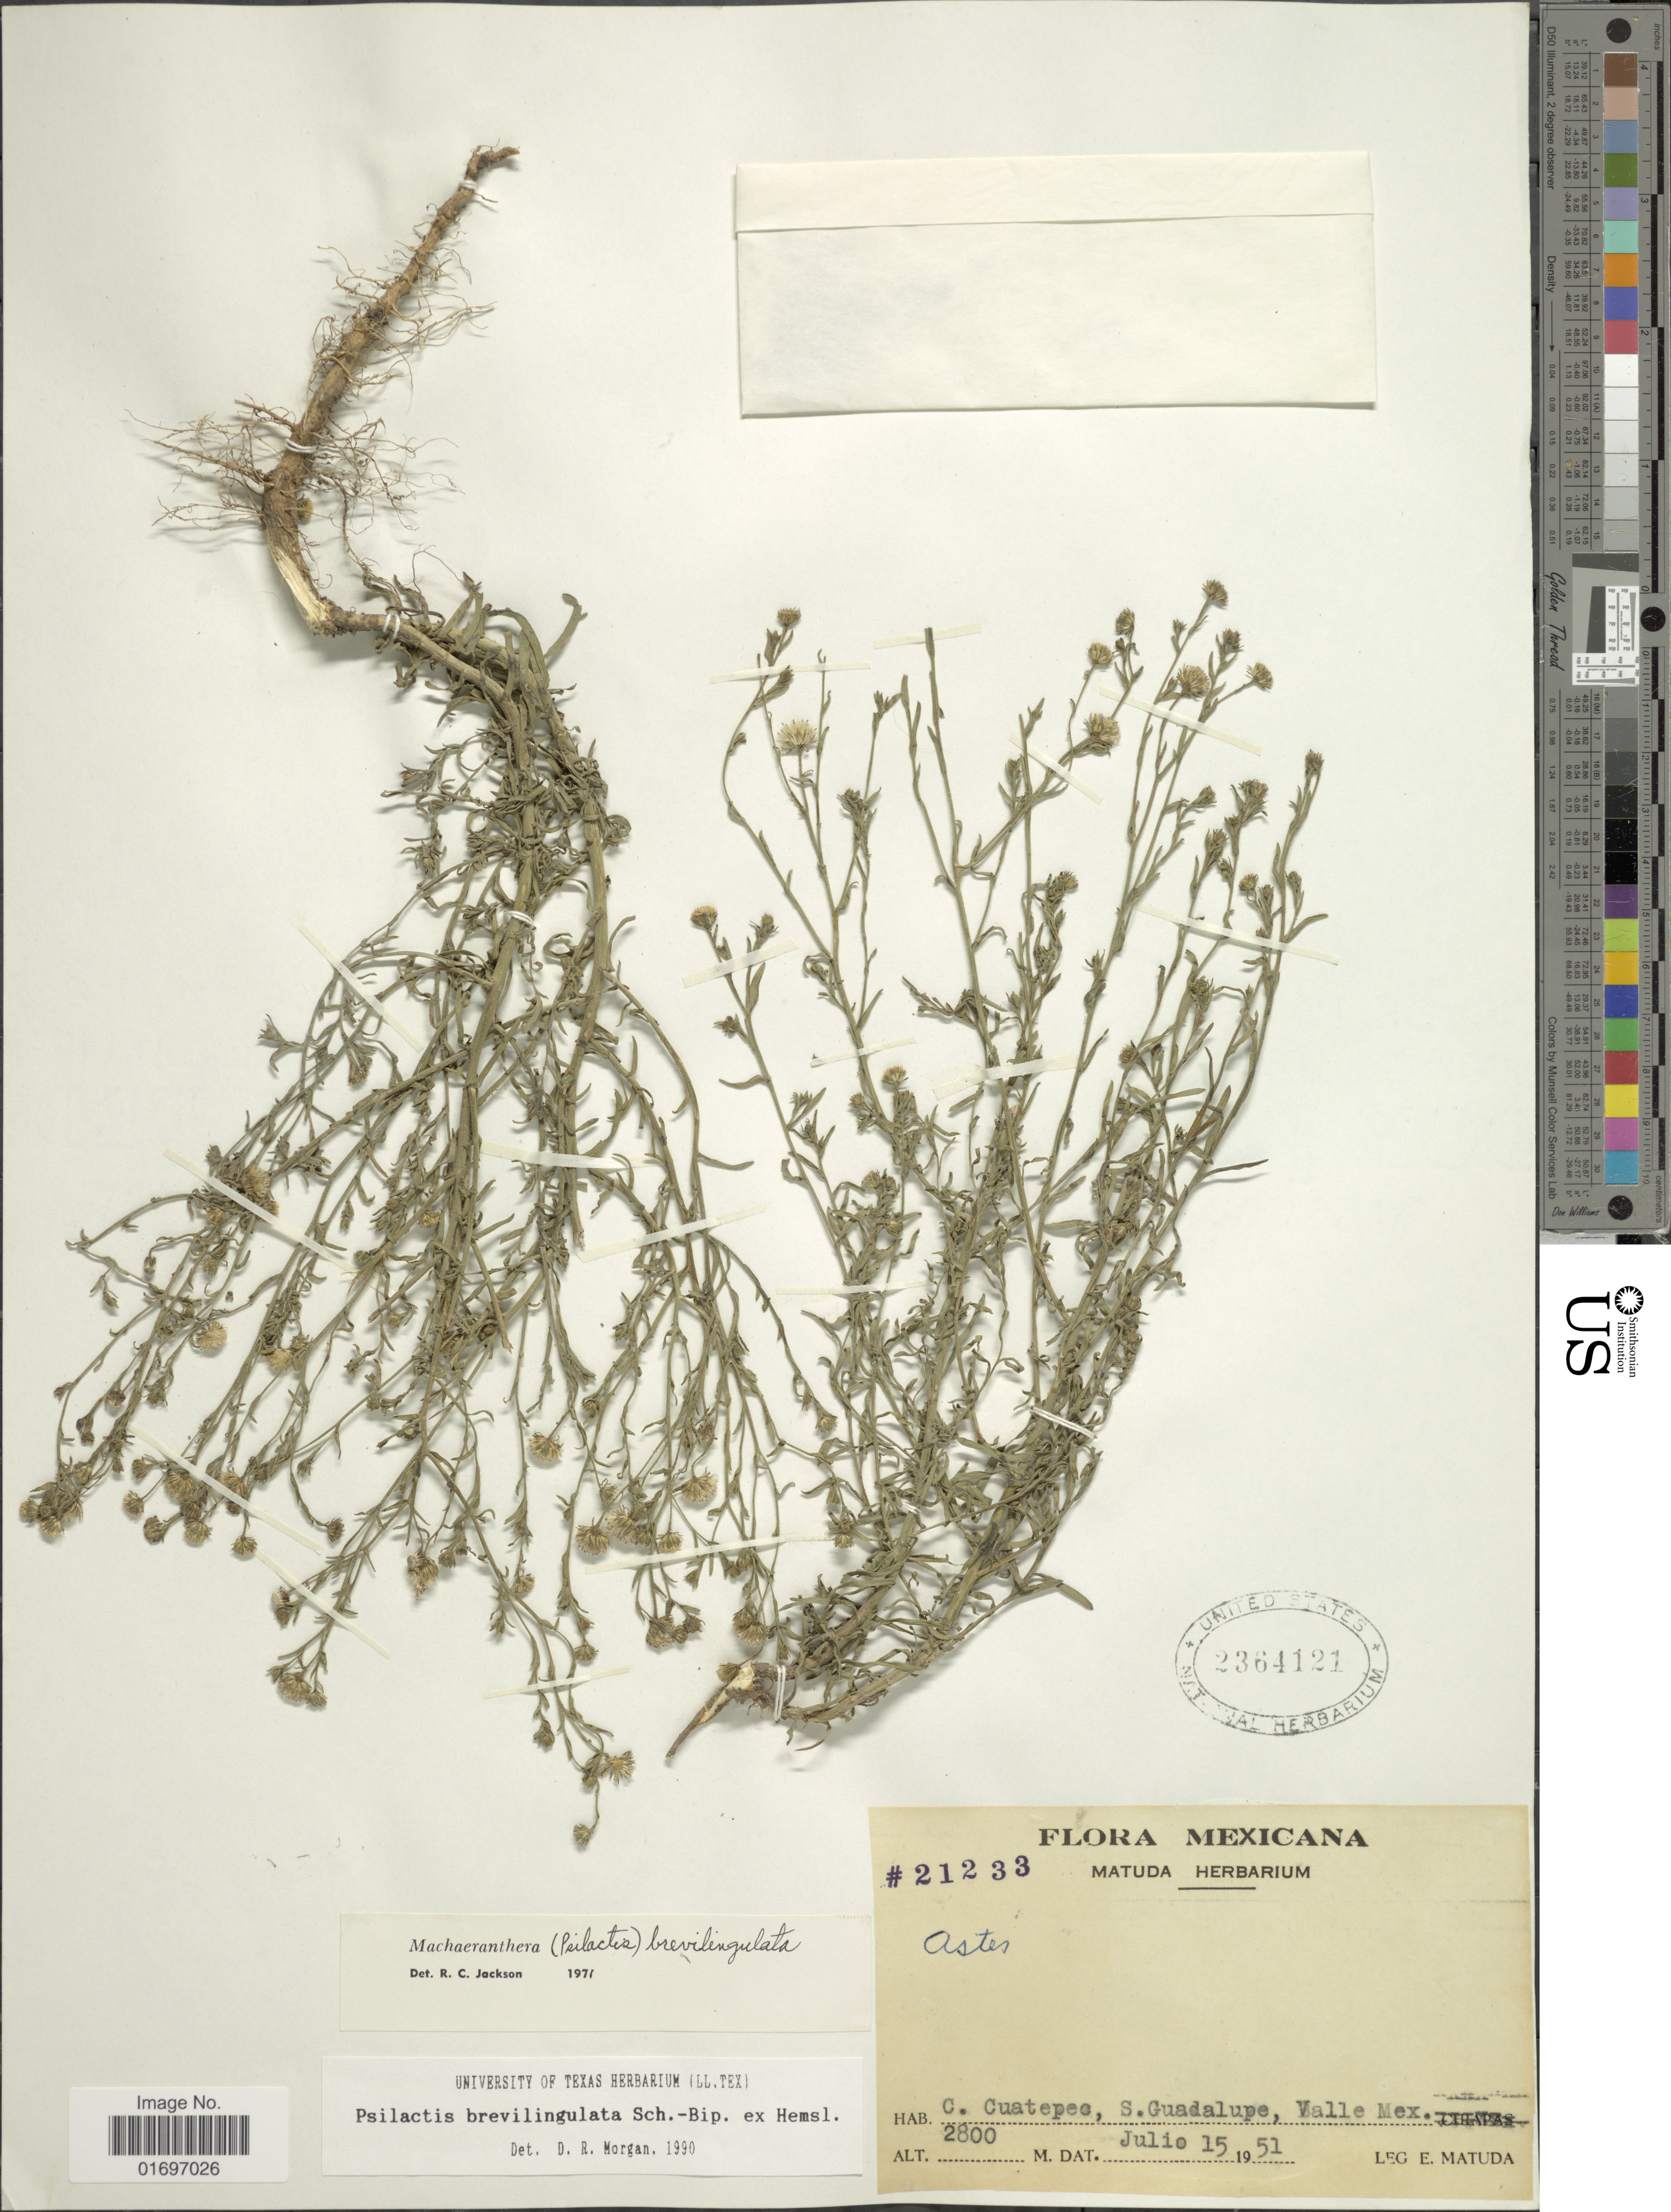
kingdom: Plantae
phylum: Tracheophyta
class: Magnoliopsida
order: Asterales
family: Asteraceae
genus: Psilactis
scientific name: Psilactis brevilingulata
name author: Sch. Bip. ex Hemsl.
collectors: E. Matuda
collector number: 21233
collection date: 1951-07-15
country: Mexico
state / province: Baja California Sur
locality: C. Cuatepec, S. Guadalupe, Valle Mex.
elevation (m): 2800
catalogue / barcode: US 2364121